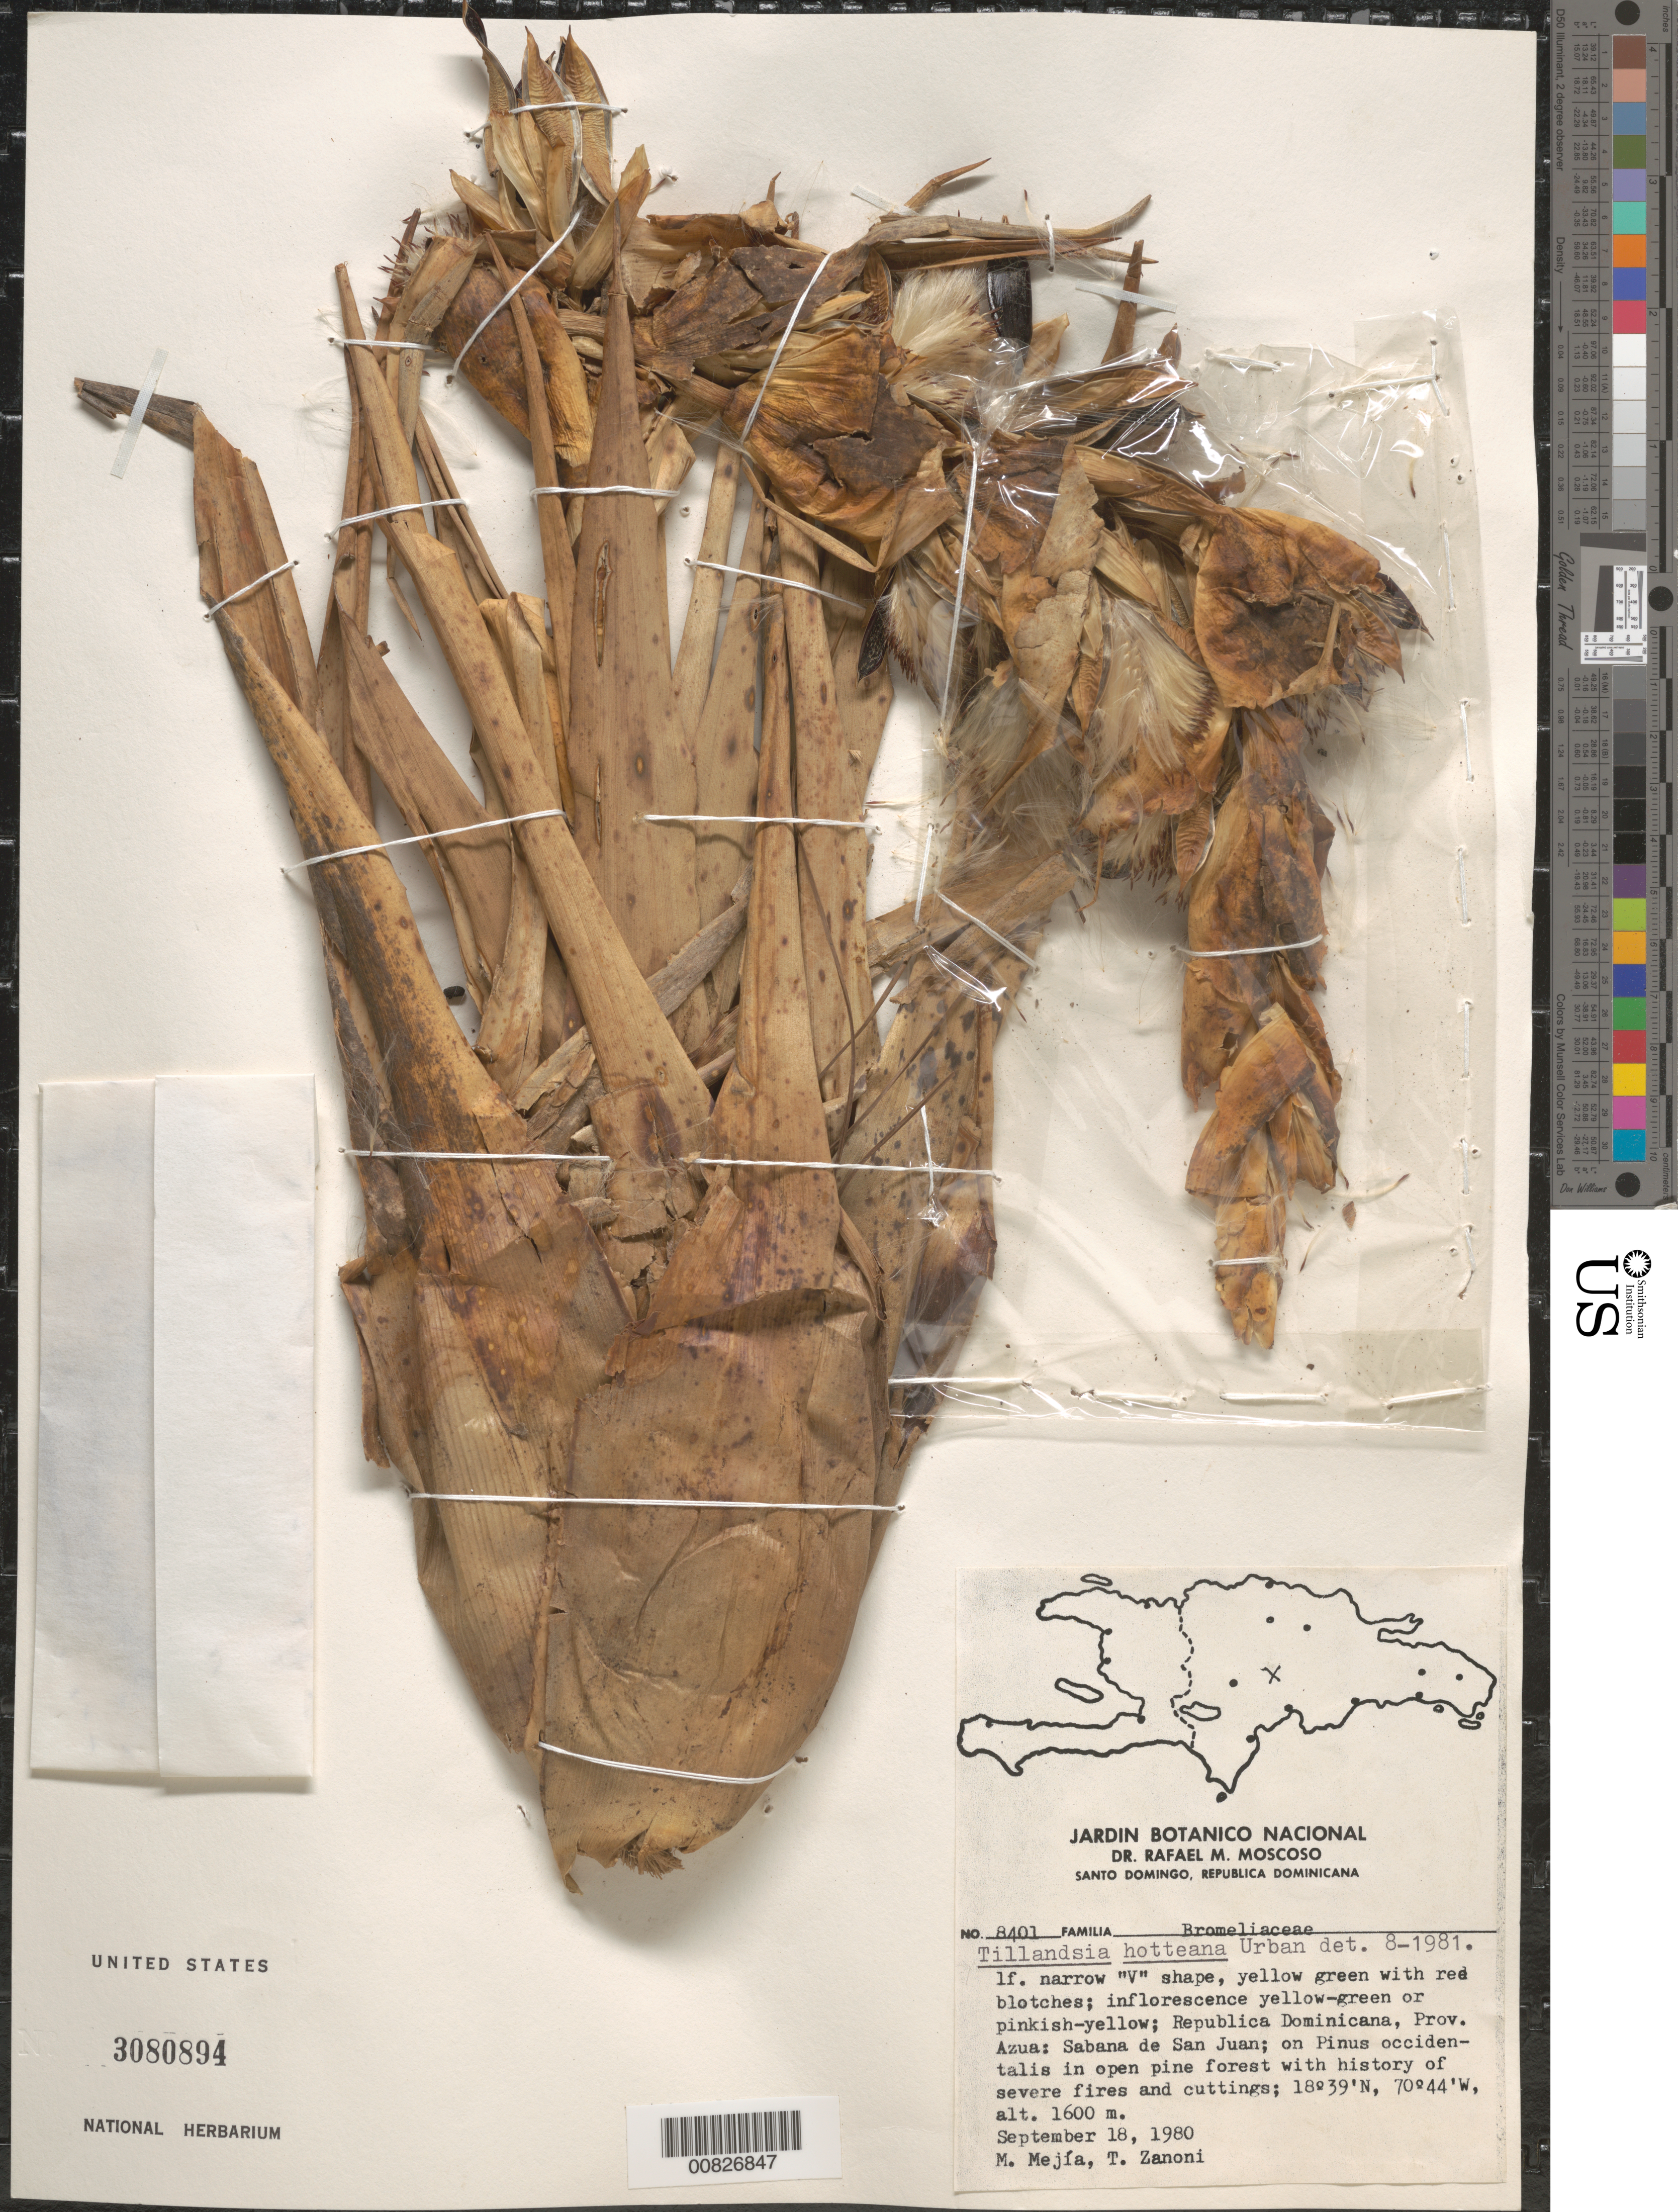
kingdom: Plantae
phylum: Tracheophyta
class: Liliopsida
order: Poales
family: Bromeliaceae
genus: Tillandsia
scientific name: Tillandsia hotteana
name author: Urb.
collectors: M. Mejia & T. A. Zanoni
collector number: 8401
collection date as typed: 18 Sep 1980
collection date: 1980-09-18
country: Dominican Republic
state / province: Azua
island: Hispaniola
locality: Sabana de San Juan.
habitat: On Pinus occidentalis in open pine forest with history of severe fires and cuttings.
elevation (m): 1600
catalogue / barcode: US 3080894